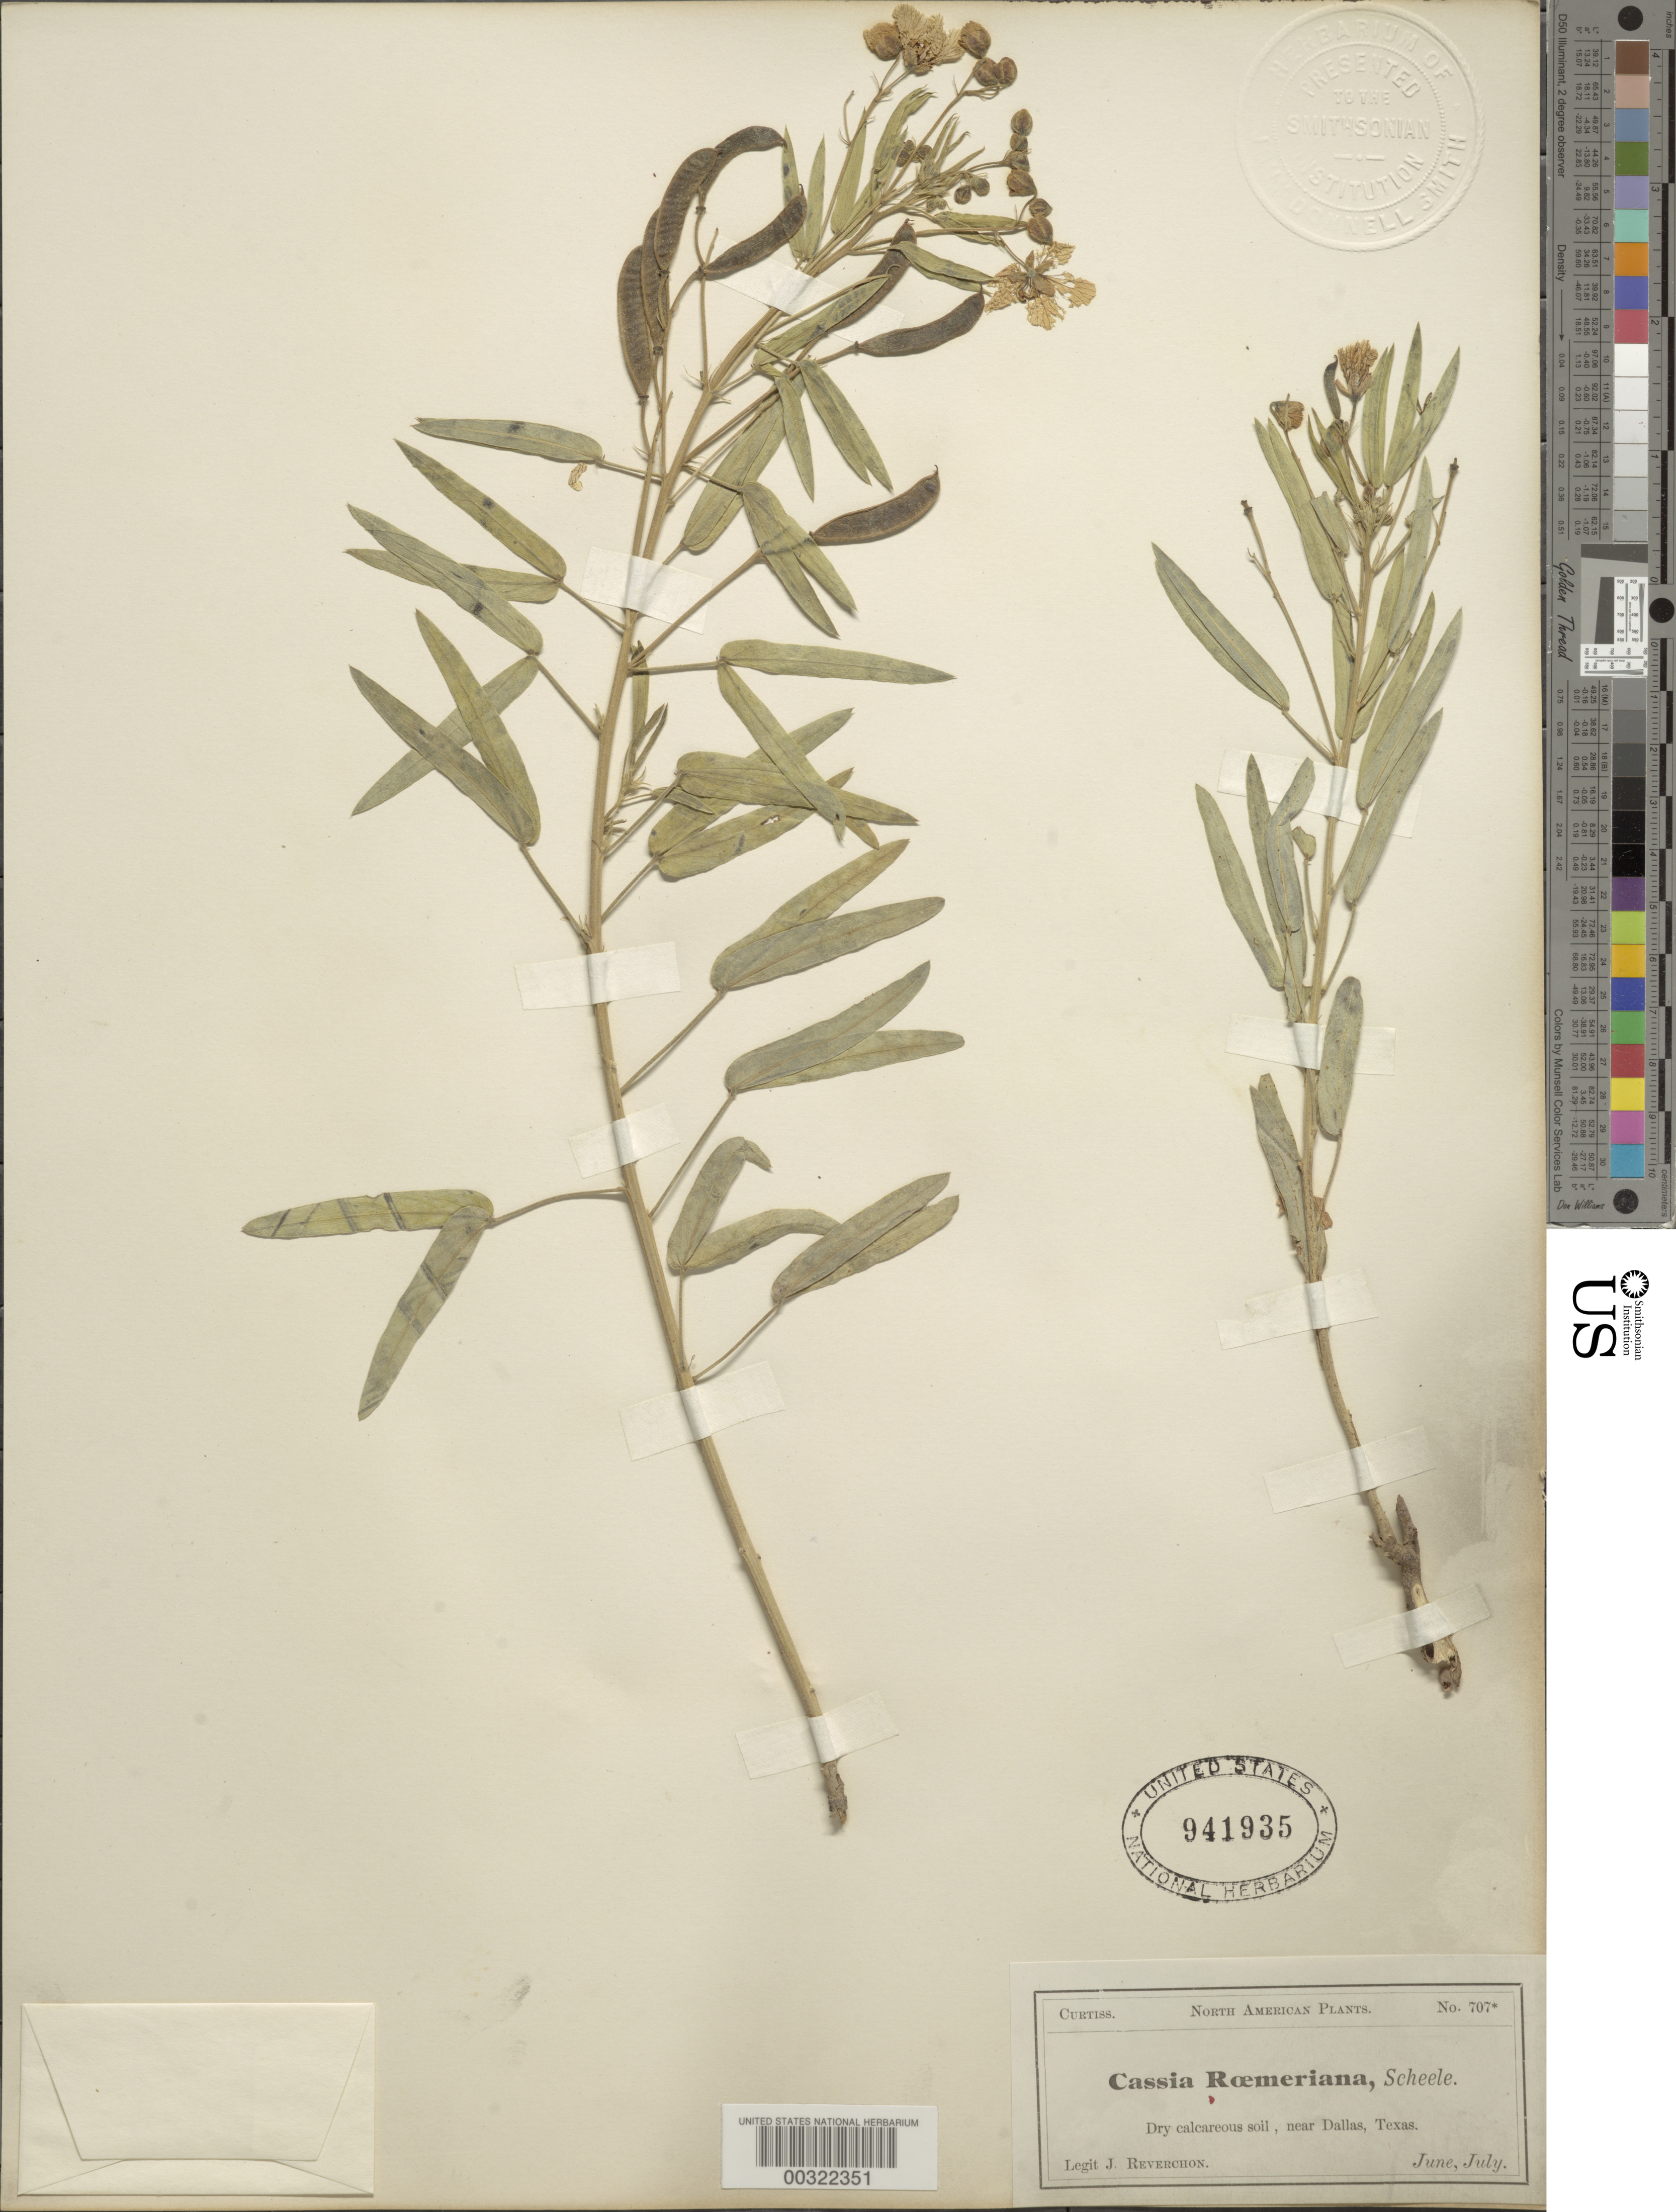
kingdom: Plantae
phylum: Tracheophyta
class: Magnoliopsida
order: Fabales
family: Fabaceae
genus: Senna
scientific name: Senna roemeriana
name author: (Scheele) H.S. Irwin & Barneby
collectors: J. Reverchon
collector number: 707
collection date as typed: Jun ---- to -- Jul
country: United States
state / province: Texas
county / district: Dallas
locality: Near dallas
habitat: Dry calcareous soil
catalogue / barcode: US 941935